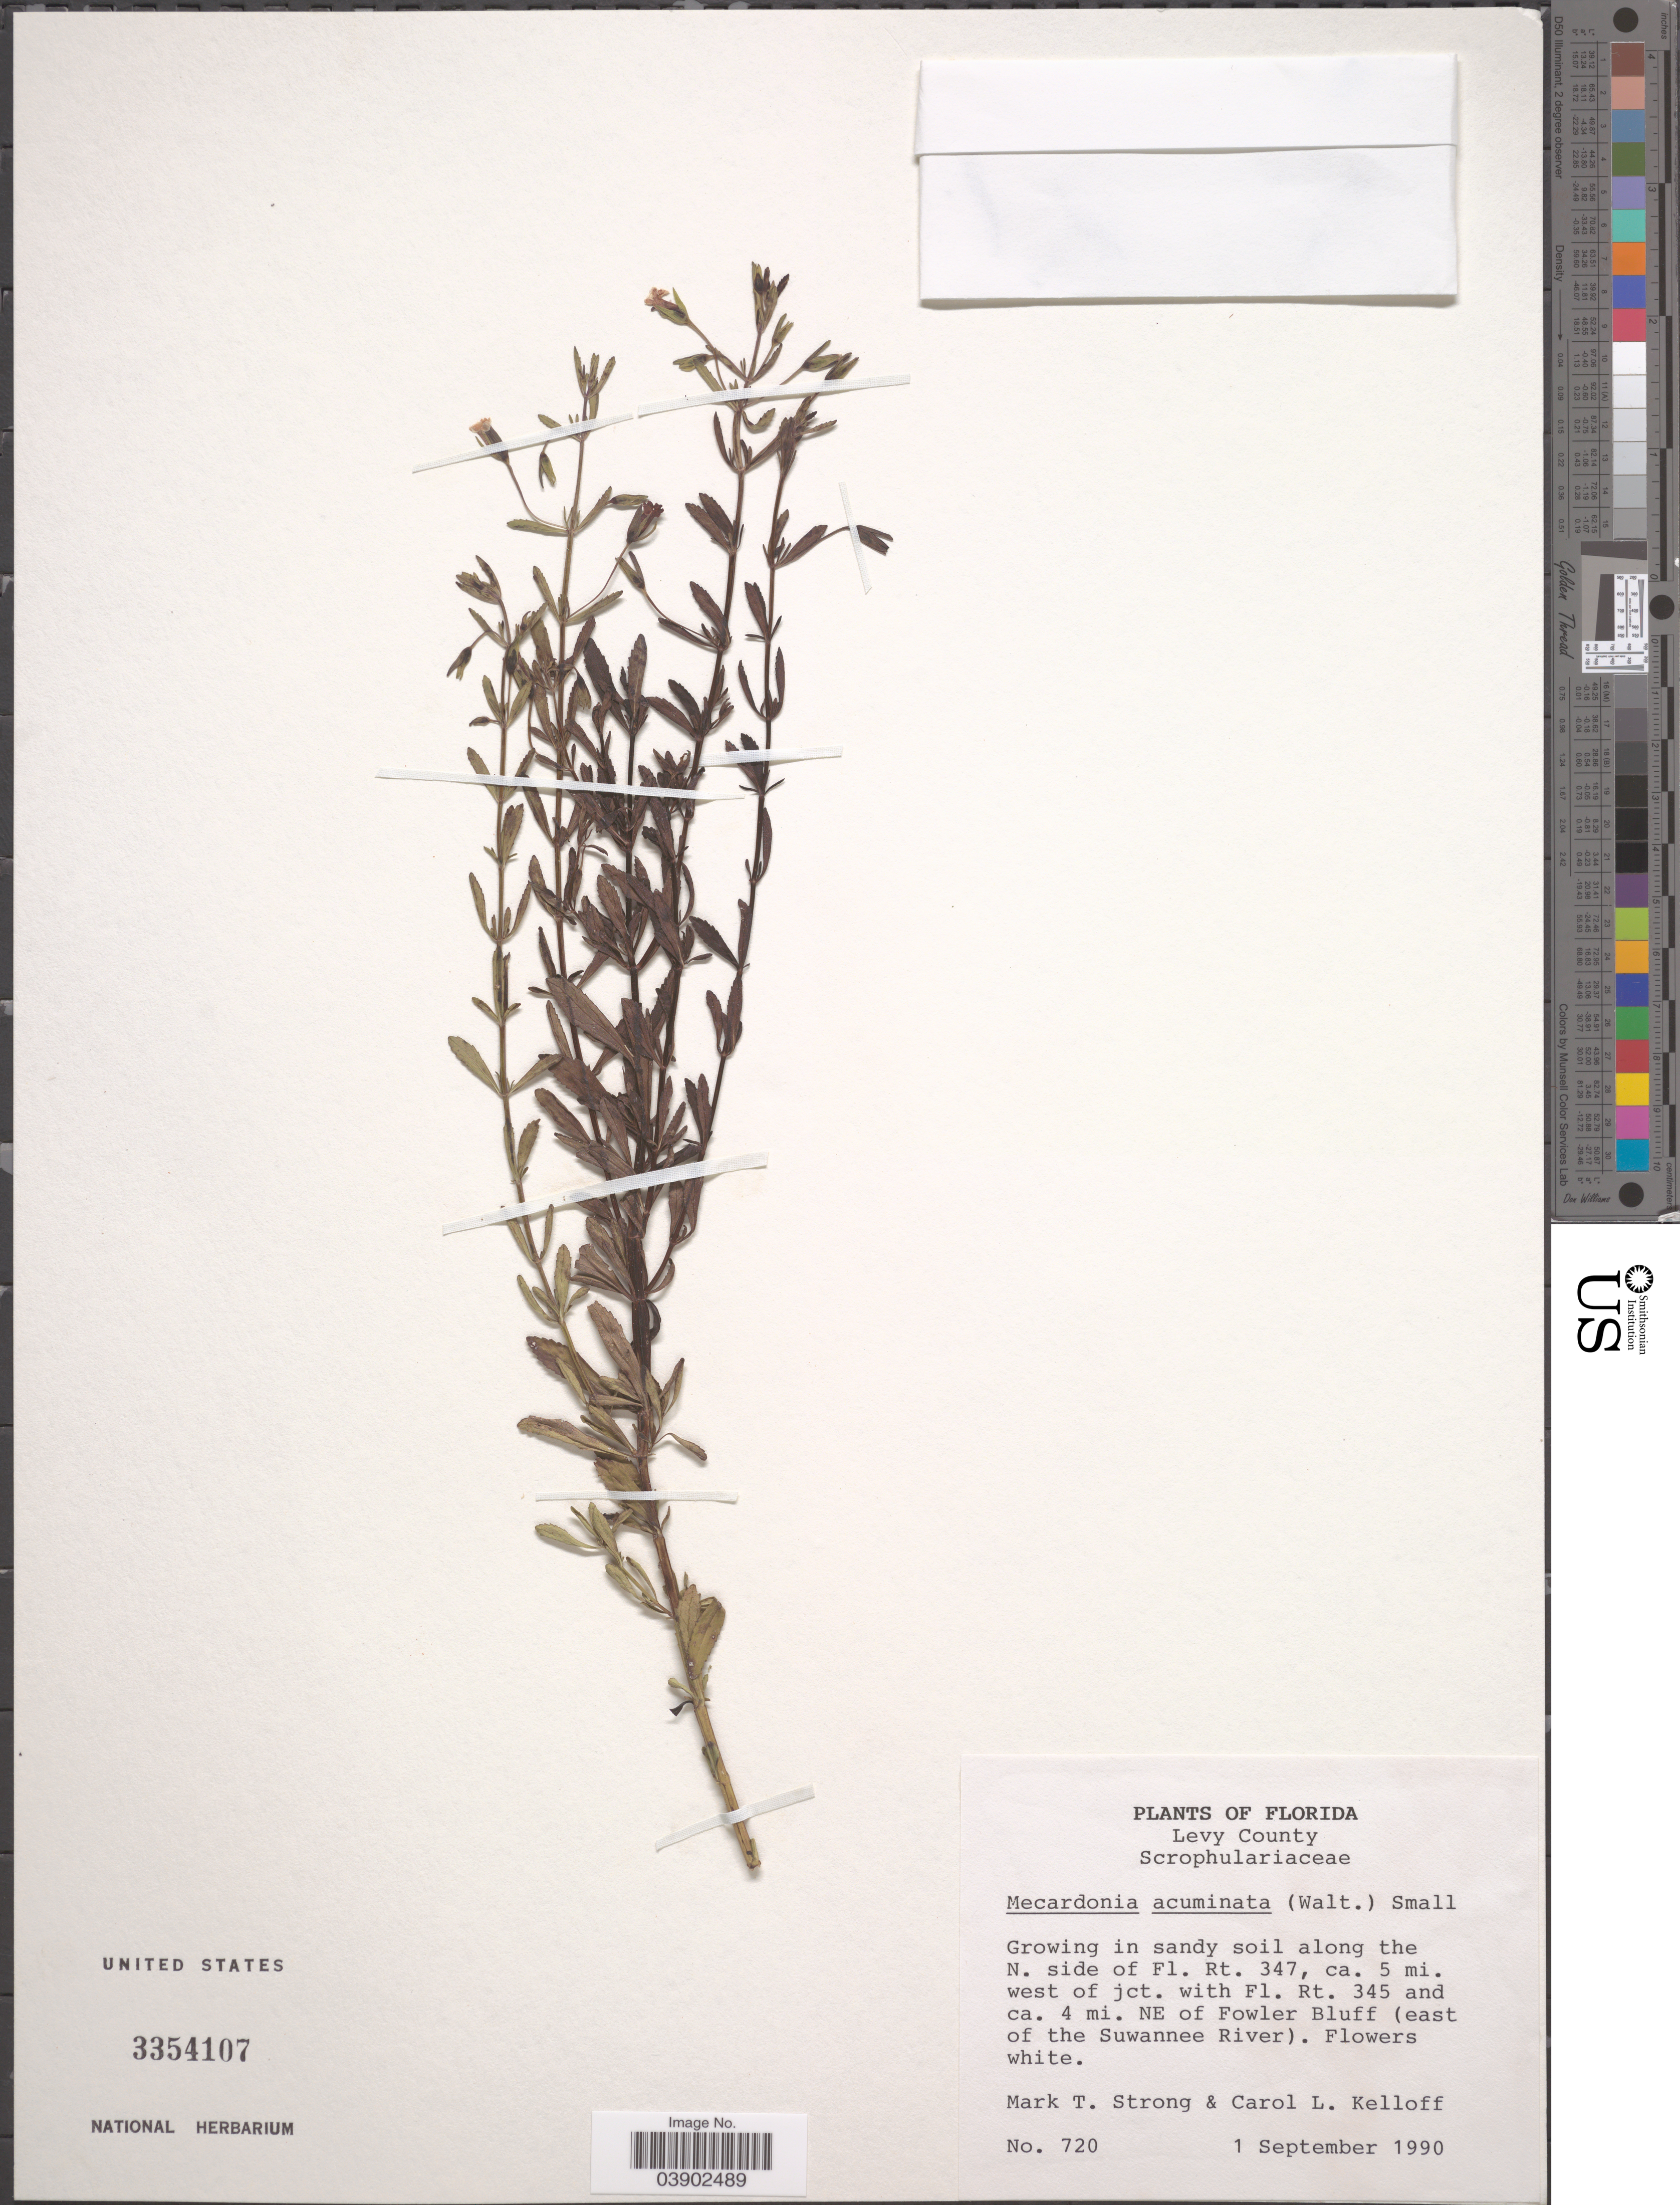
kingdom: Plantae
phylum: Tracheophyta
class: Magnoliopsida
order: Lamiales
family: Plantaginaceae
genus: Mecardonia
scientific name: Mecardonia acuminata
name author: (Walter) Small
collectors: M. T. Strong & C. L. Kelloff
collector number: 720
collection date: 1990-09-01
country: United States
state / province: Florida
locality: Levy County. Growing in sandy soil along the N. side of Fl. Rt. 347, ca. 5 mi. west of jct. with Fl. Rt. 345 and ca. 4 mi. NE of Fowler Bluff (east of the Suwannee River).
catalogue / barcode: US 3354107